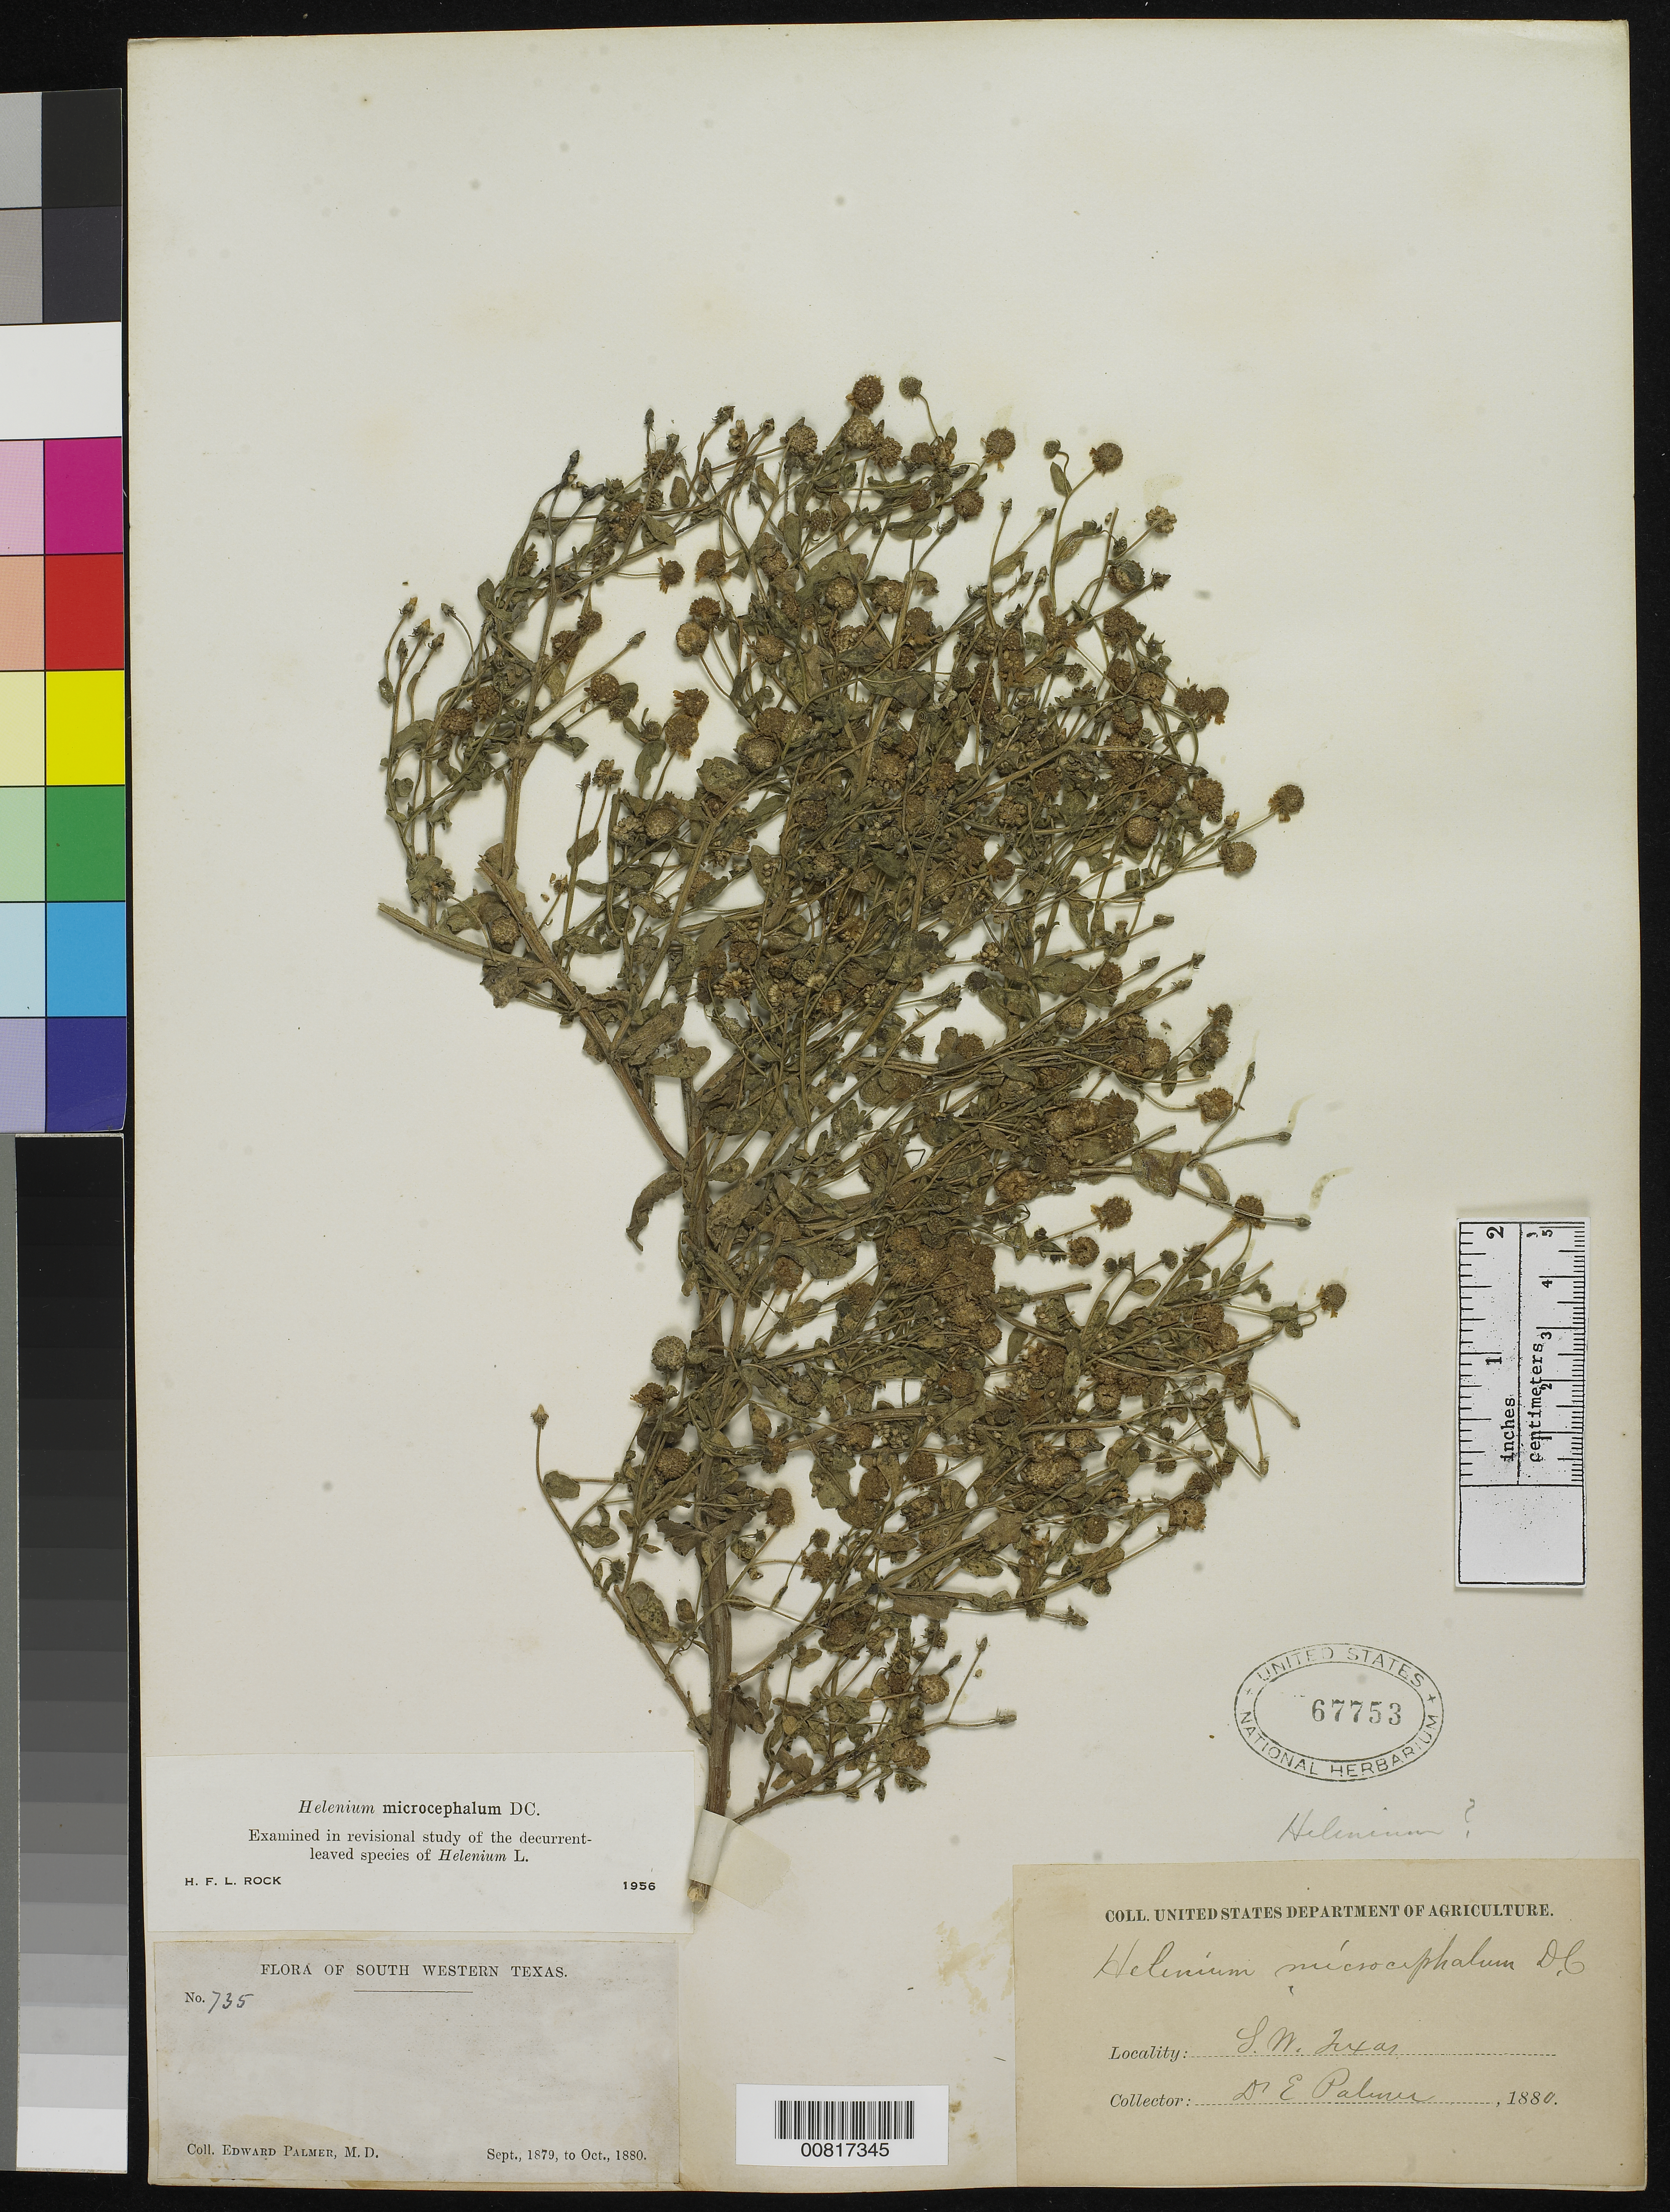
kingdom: Plantae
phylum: Tracheophyta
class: Magnoliopsida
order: Asterales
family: Asteraceae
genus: Helenium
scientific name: Helenium microcephalum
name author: DC.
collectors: E. Palmer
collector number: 735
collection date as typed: Sep 1879 to -- Oct 1880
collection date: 1879-09/1880-10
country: United States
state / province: Texas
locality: South Western Texas.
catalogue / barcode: US 67753